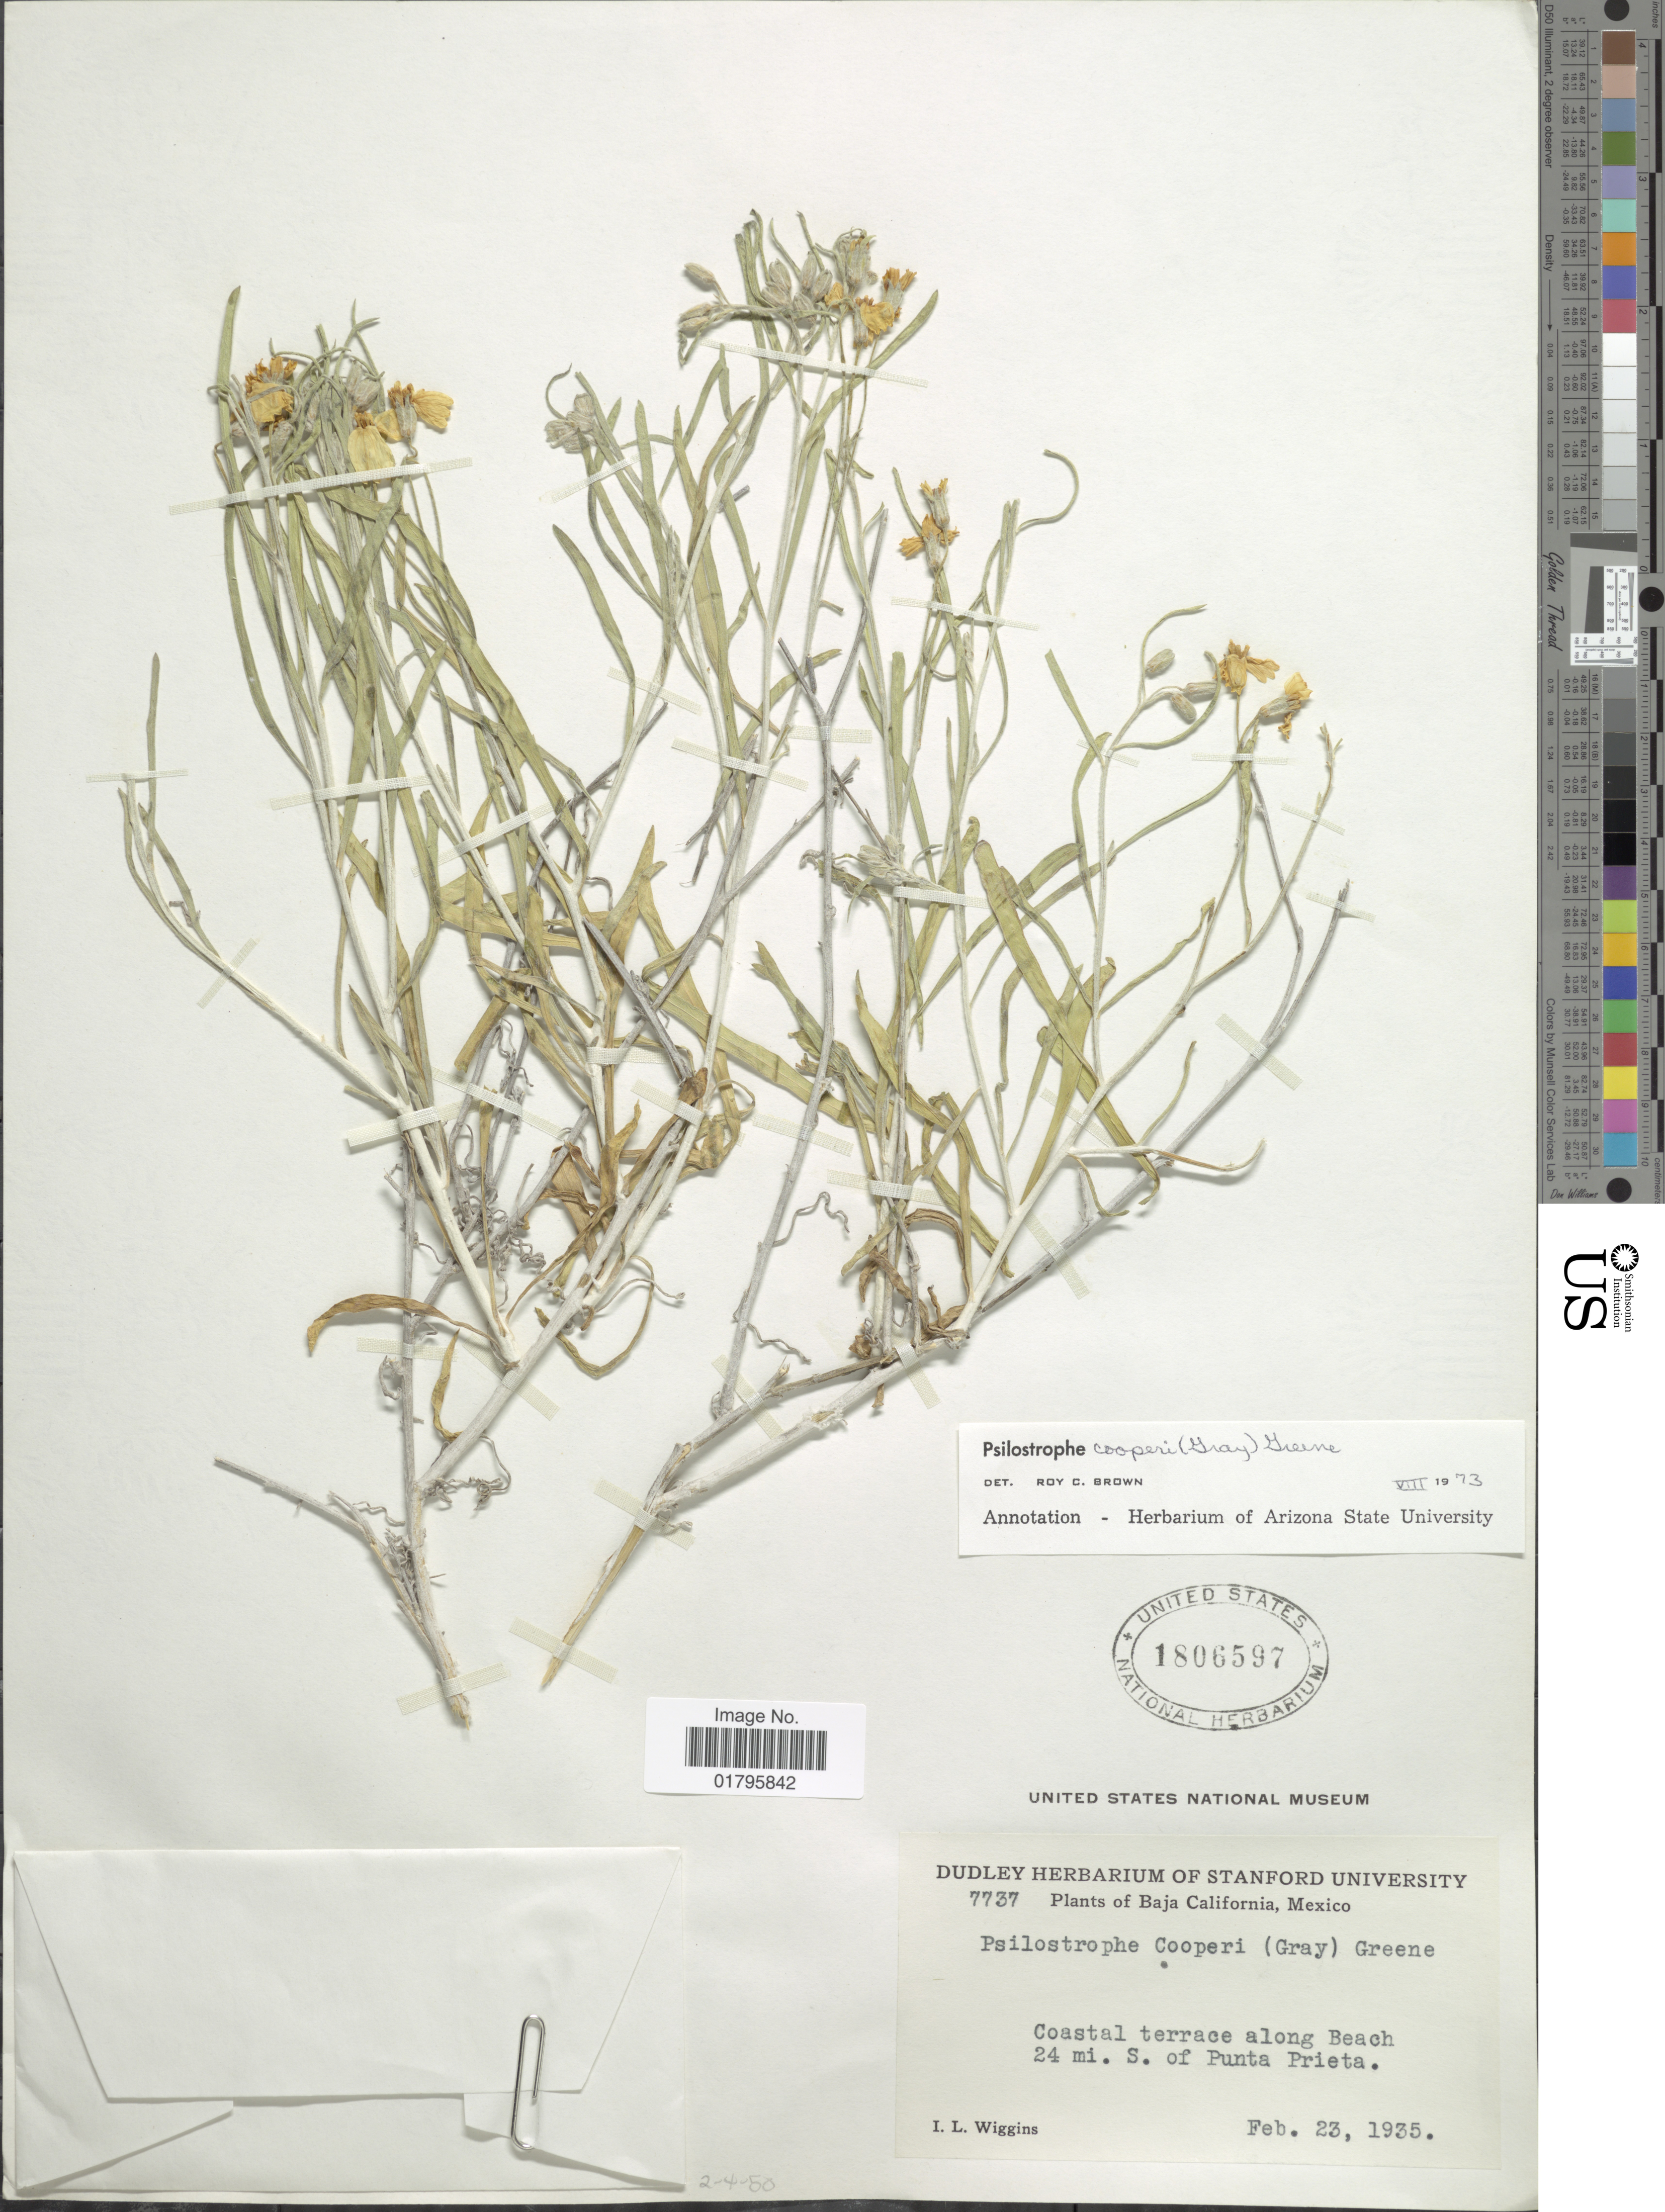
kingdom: Plantae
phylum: Tracheophyta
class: Magnoliopsida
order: Asterales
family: Asteraceae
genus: Psilostrophe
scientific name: Psilostrophe cooperi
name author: (A. Gray) Greene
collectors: I. L. Wiggins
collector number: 7737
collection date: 1935-02-23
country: Mexico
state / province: Baja California Sur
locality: Baja California, Mexico. Coastal terrace along Beach, 24 mi. S. of Punta Prieta.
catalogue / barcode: US 1806597